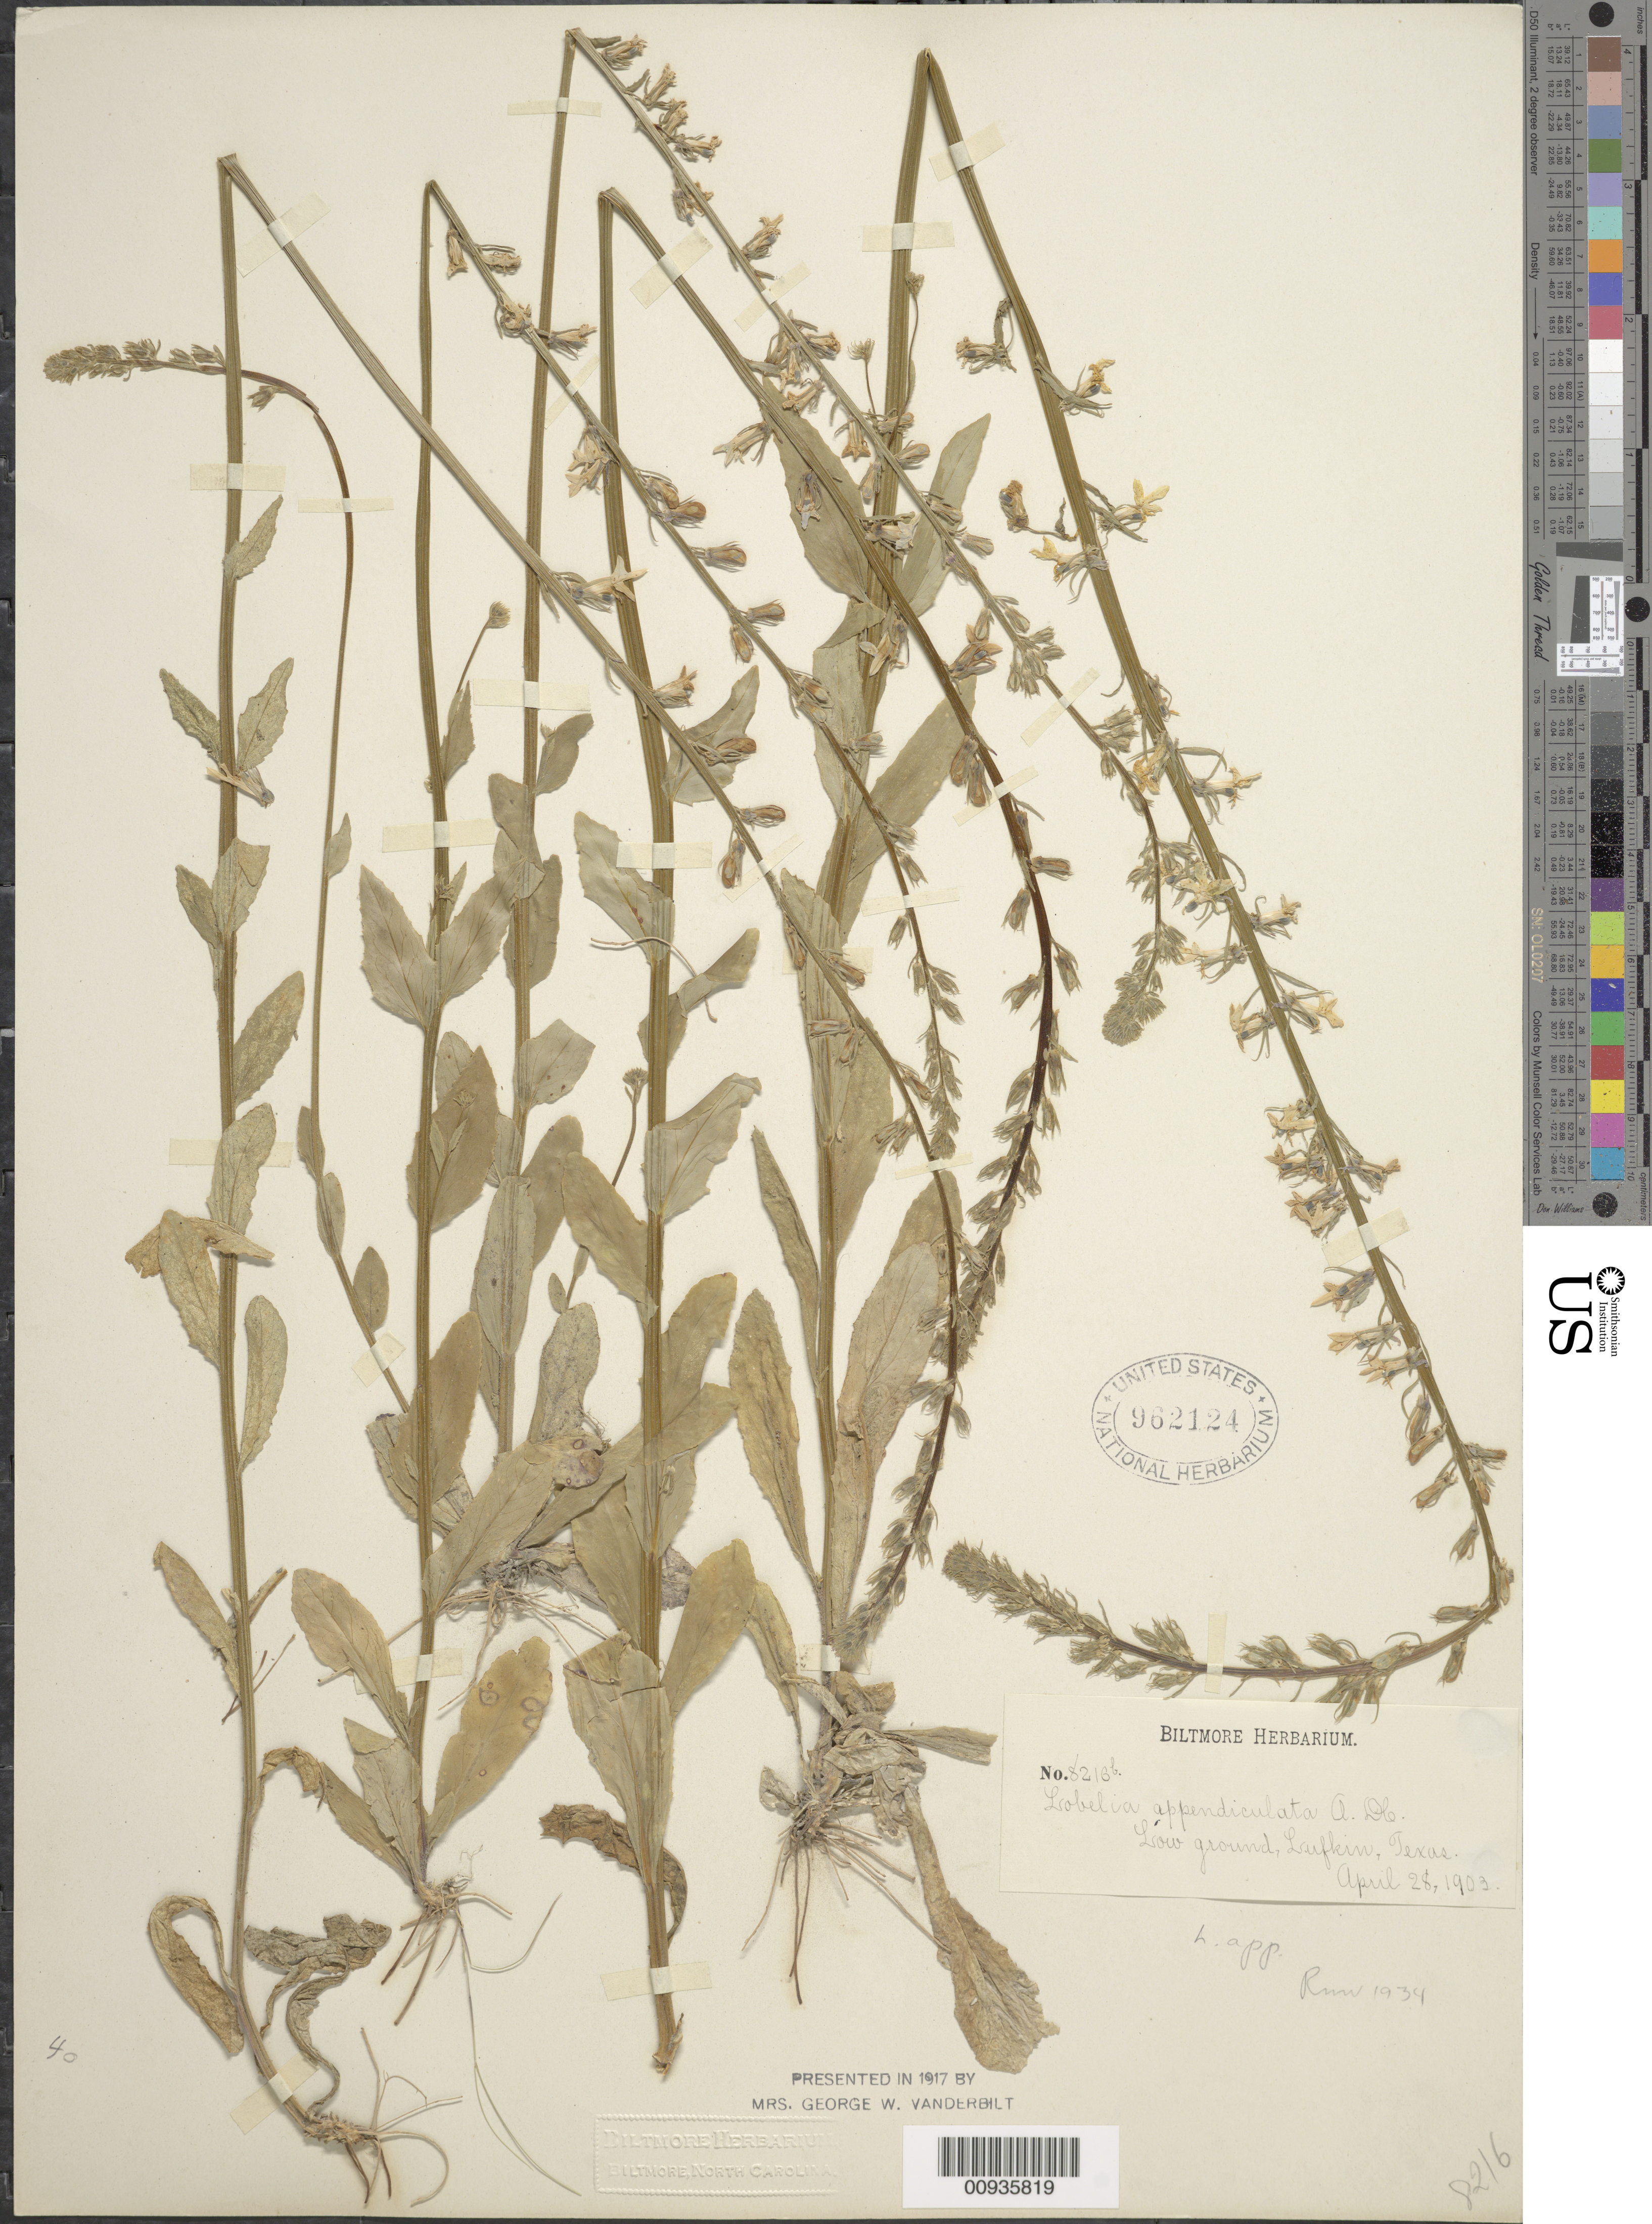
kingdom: Plantae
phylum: Tracheophyta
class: Magnoliopsida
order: Asterales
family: Campanulaceae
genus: Lobelia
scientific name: Lobelia appendiculata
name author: A. DC.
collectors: ex herb. Biltmore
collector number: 8216b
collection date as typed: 28 Apr 1903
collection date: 1903-04-28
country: United States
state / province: Texas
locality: Lufkin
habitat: low ground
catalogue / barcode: US 962124